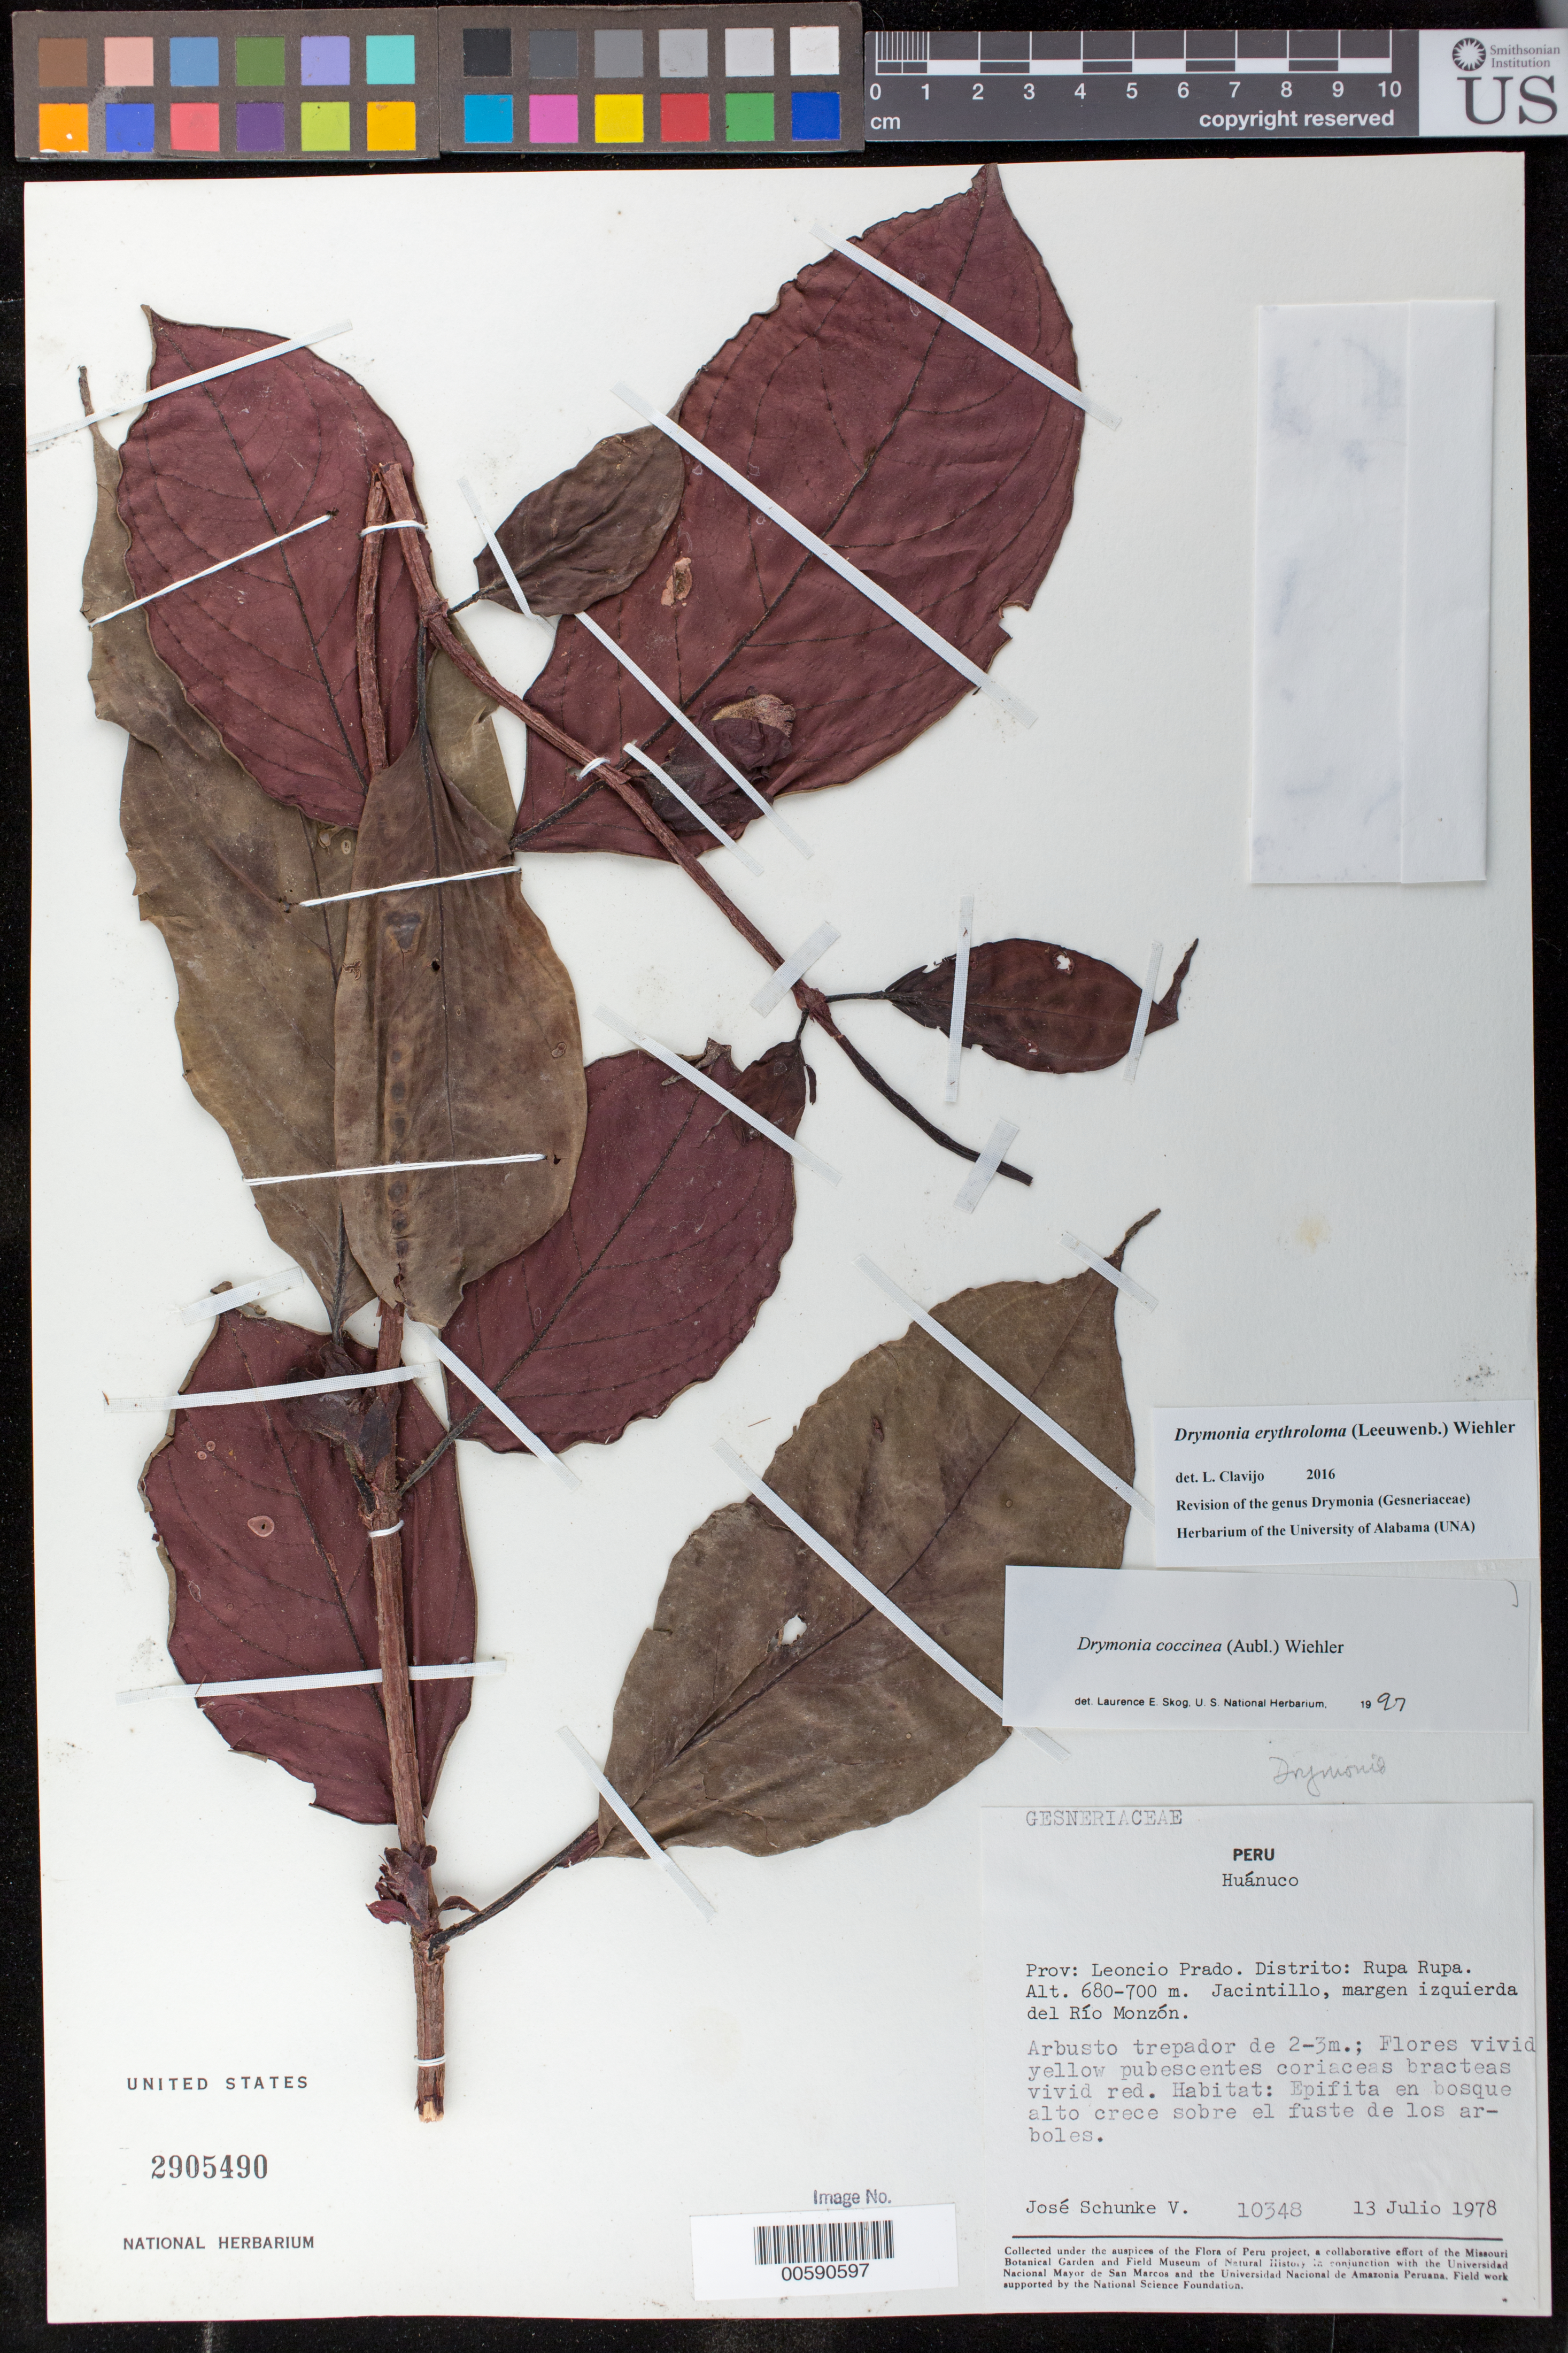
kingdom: Plantae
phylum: Tracheophyta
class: Magnoliopsida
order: Lamiales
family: Gesneriaceae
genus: Drymonia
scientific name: Drymonia erythroloma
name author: (Leeuwenb.) Wiehler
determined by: Clavijo, L.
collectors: J. Schunke Vigo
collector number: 10348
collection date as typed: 13 Jul 1978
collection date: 1978-07-13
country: Peru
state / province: Huánuco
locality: Prov. Leoncio Prado, Dtto. Rupa Rupa; Jacintillo, margen izquierda del Río Monzón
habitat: En bosque alto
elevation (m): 680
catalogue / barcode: US 2905490